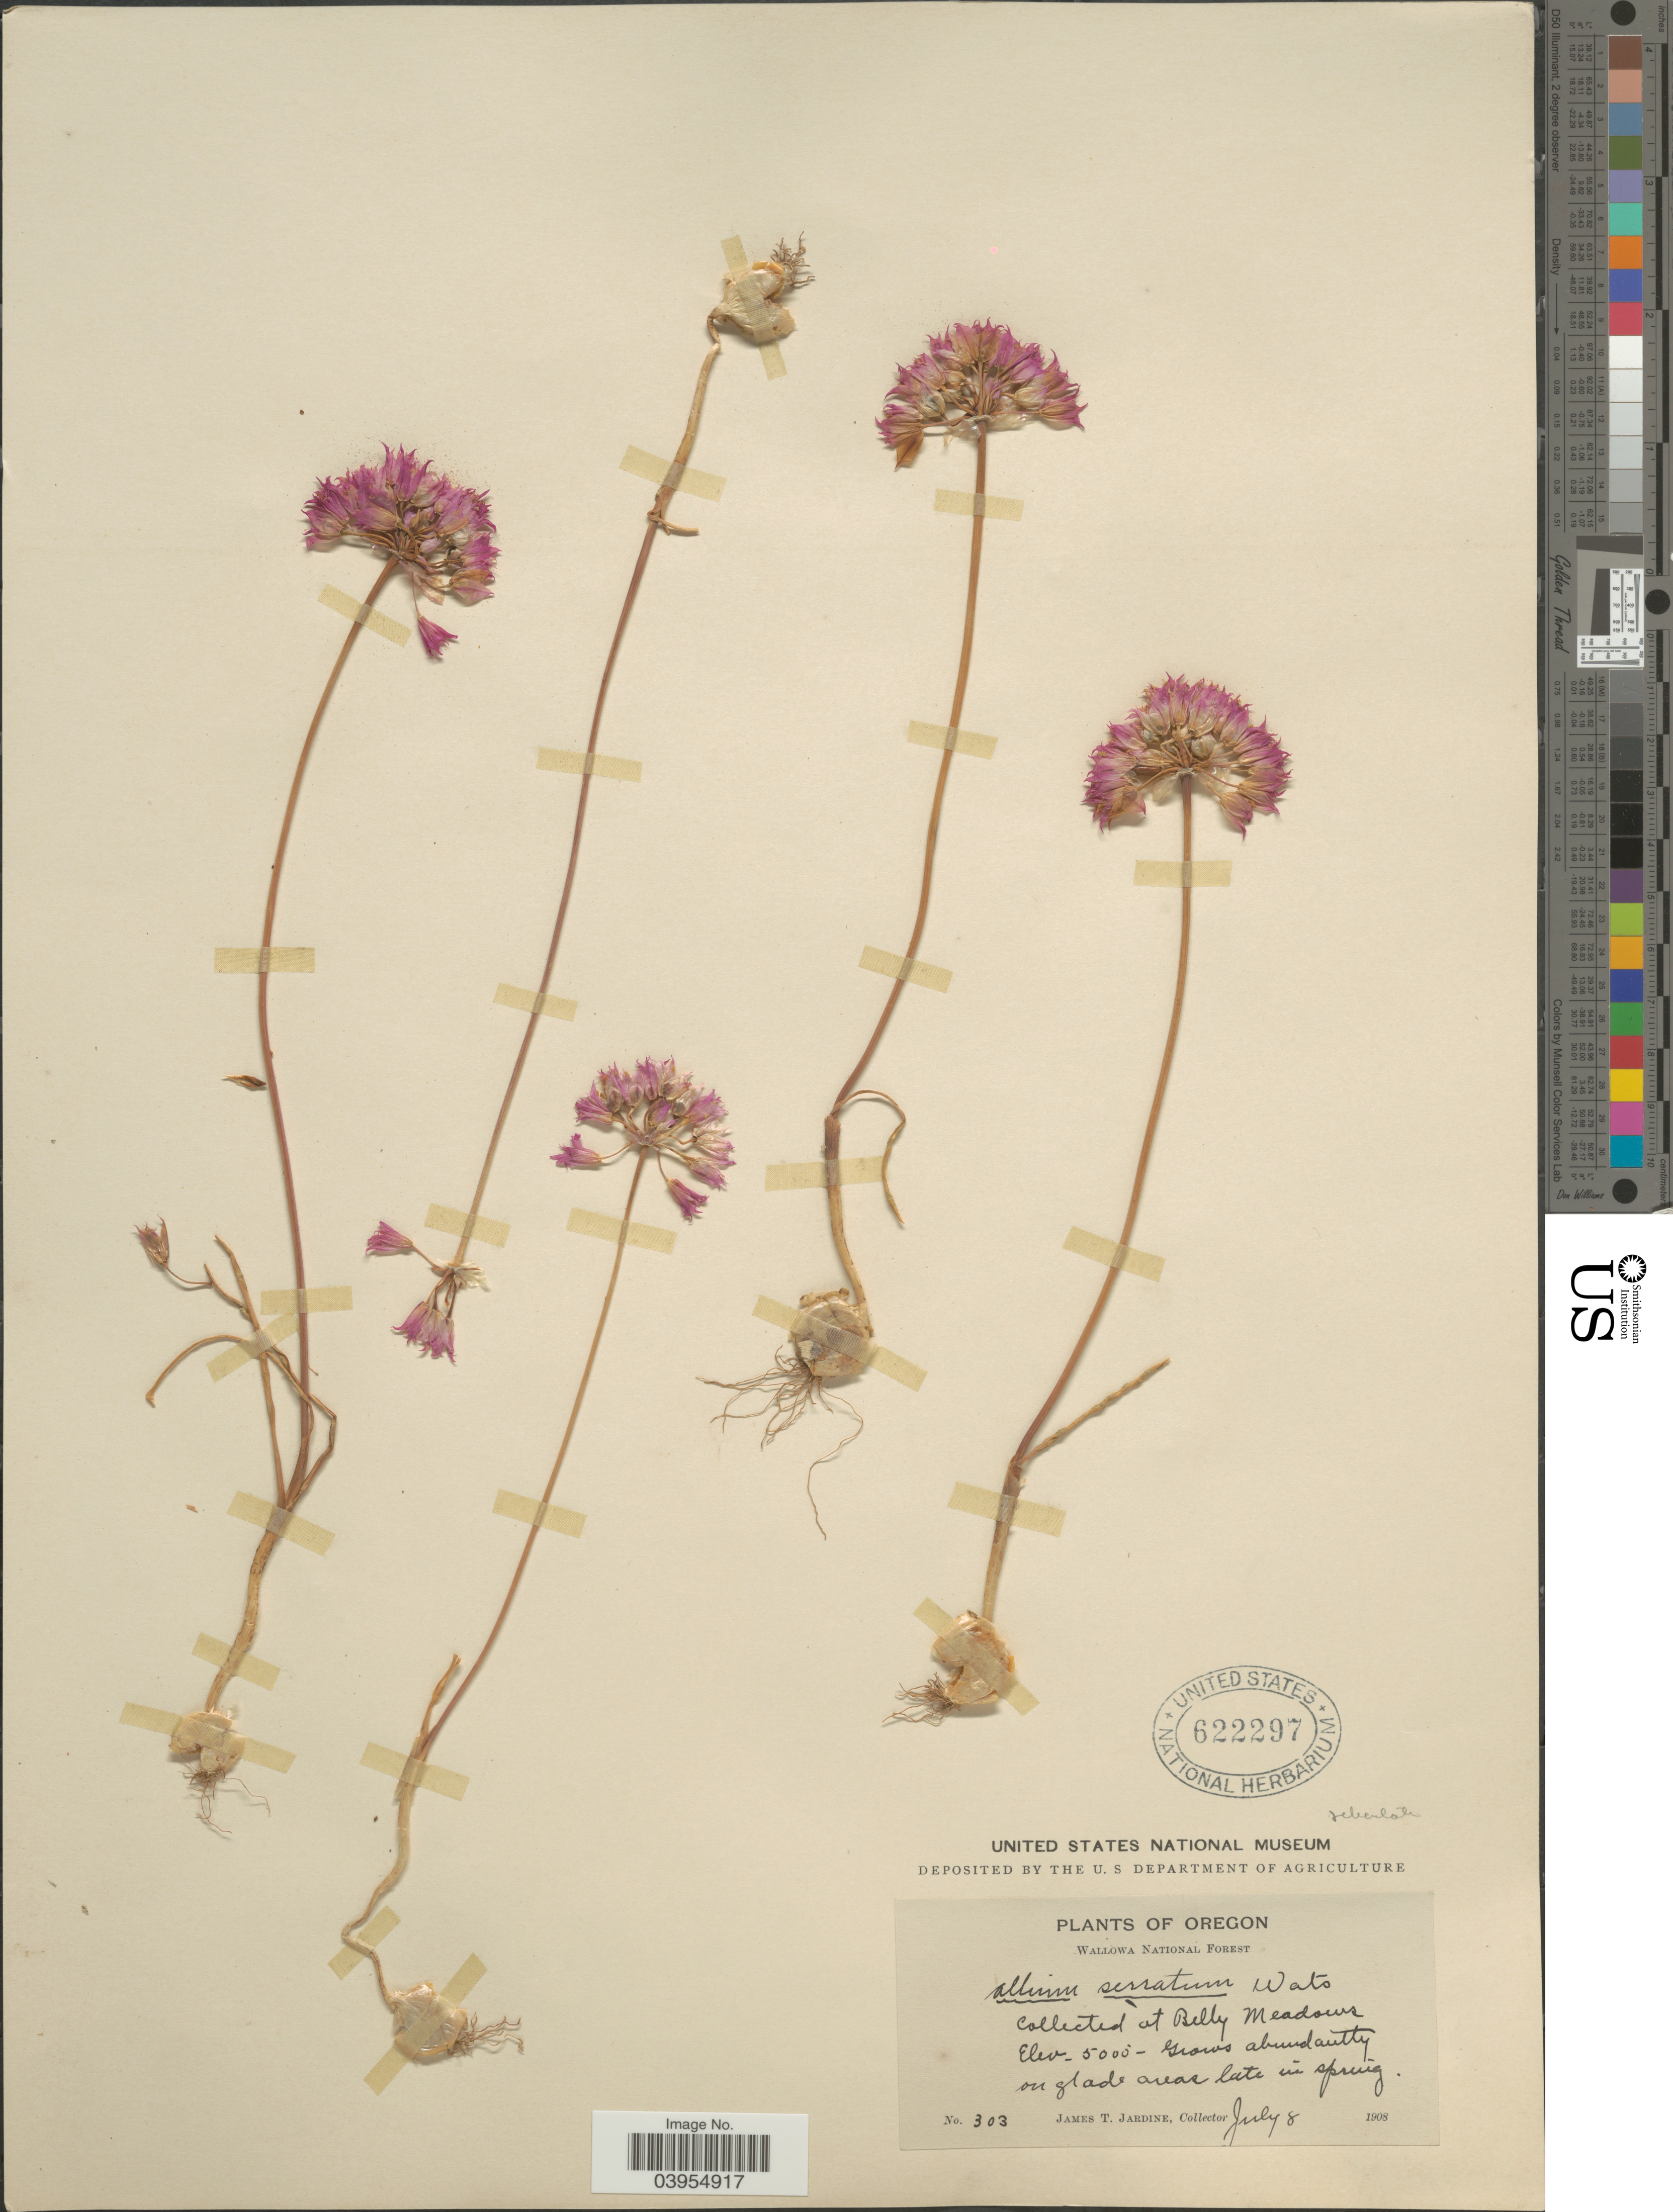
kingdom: Plantae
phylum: Tracheophyta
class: Liliopsida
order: Asparagales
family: Amaryllidaceae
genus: Allium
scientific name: Allium acuminatum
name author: Hook.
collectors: J. T. Jardine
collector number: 303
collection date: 1908-07-08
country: United States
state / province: Oregon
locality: Wallowa National Forest. Belly Meadows. On glade areas late in spring.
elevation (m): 1524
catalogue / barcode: US 622297